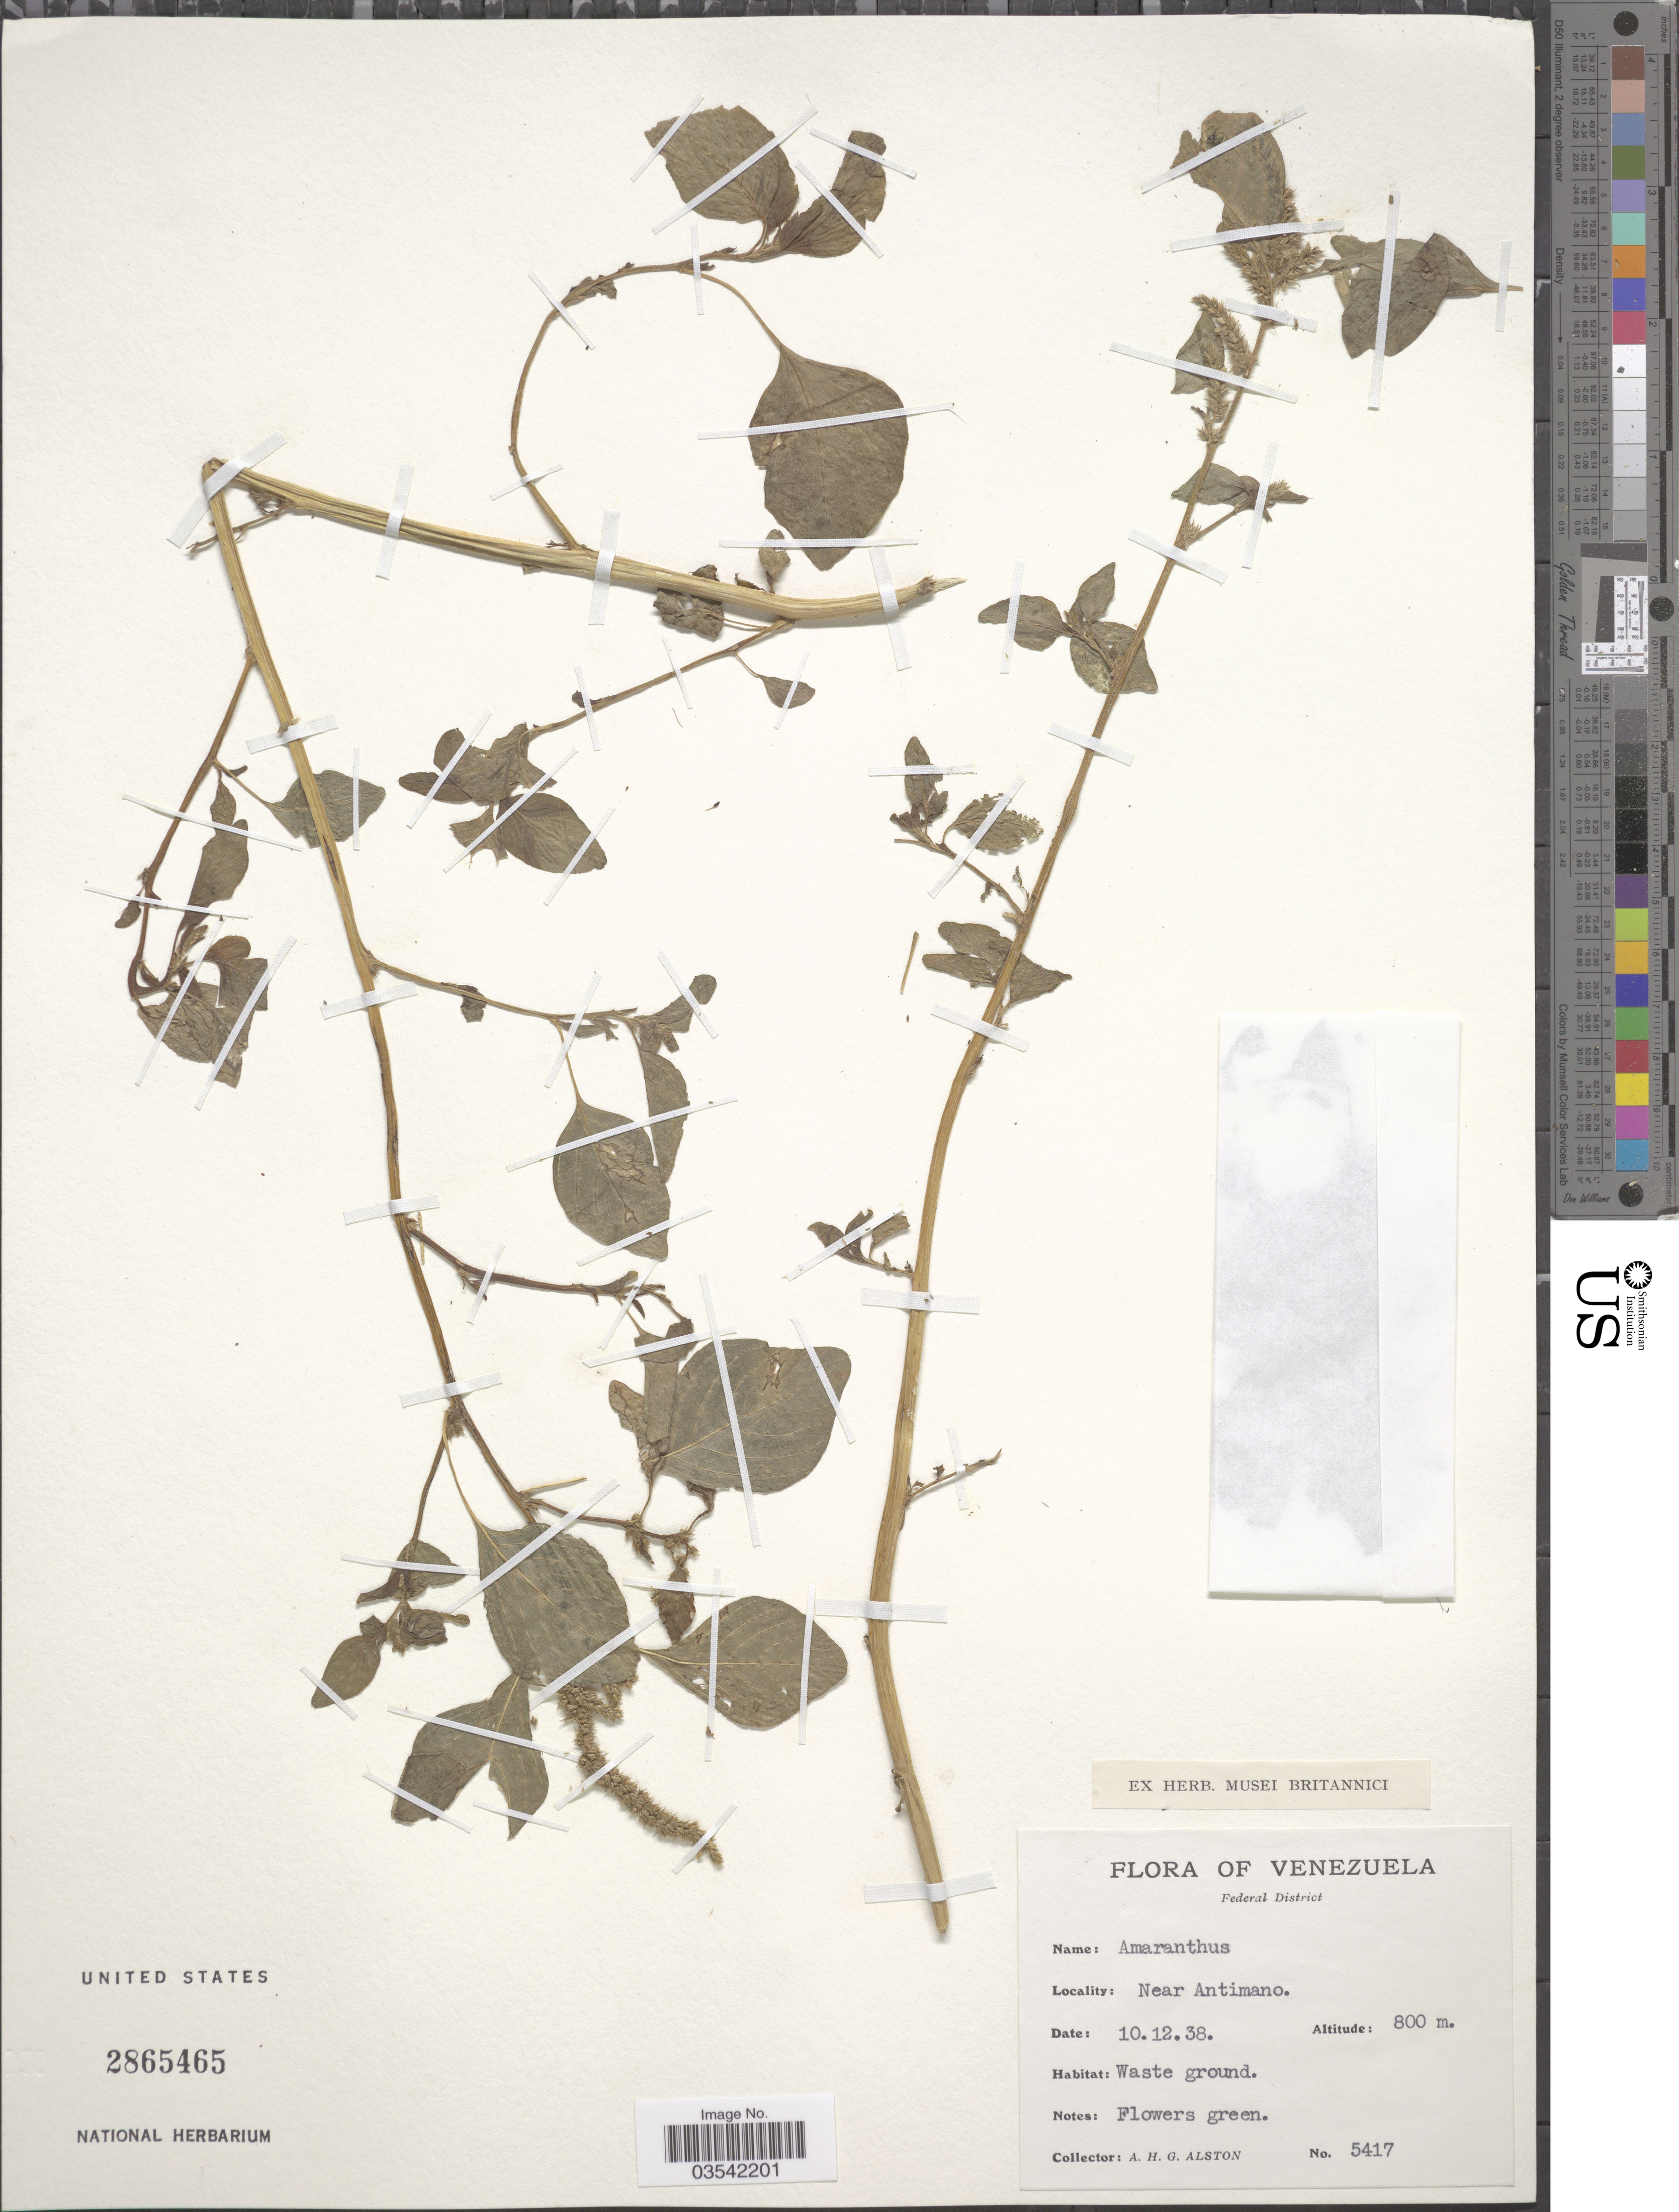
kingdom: Plantae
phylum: Tracheophyta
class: Magnoliopsida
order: Caryophyllales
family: Amaranthaceae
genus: Amaranthus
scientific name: Amaranthus sp.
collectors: A. H. Alston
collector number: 5417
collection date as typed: Transcribed d/m/y: 10/12/38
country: Venezuela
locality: Federal District. Near Antimano.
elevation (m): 800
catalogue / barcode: US 2865465